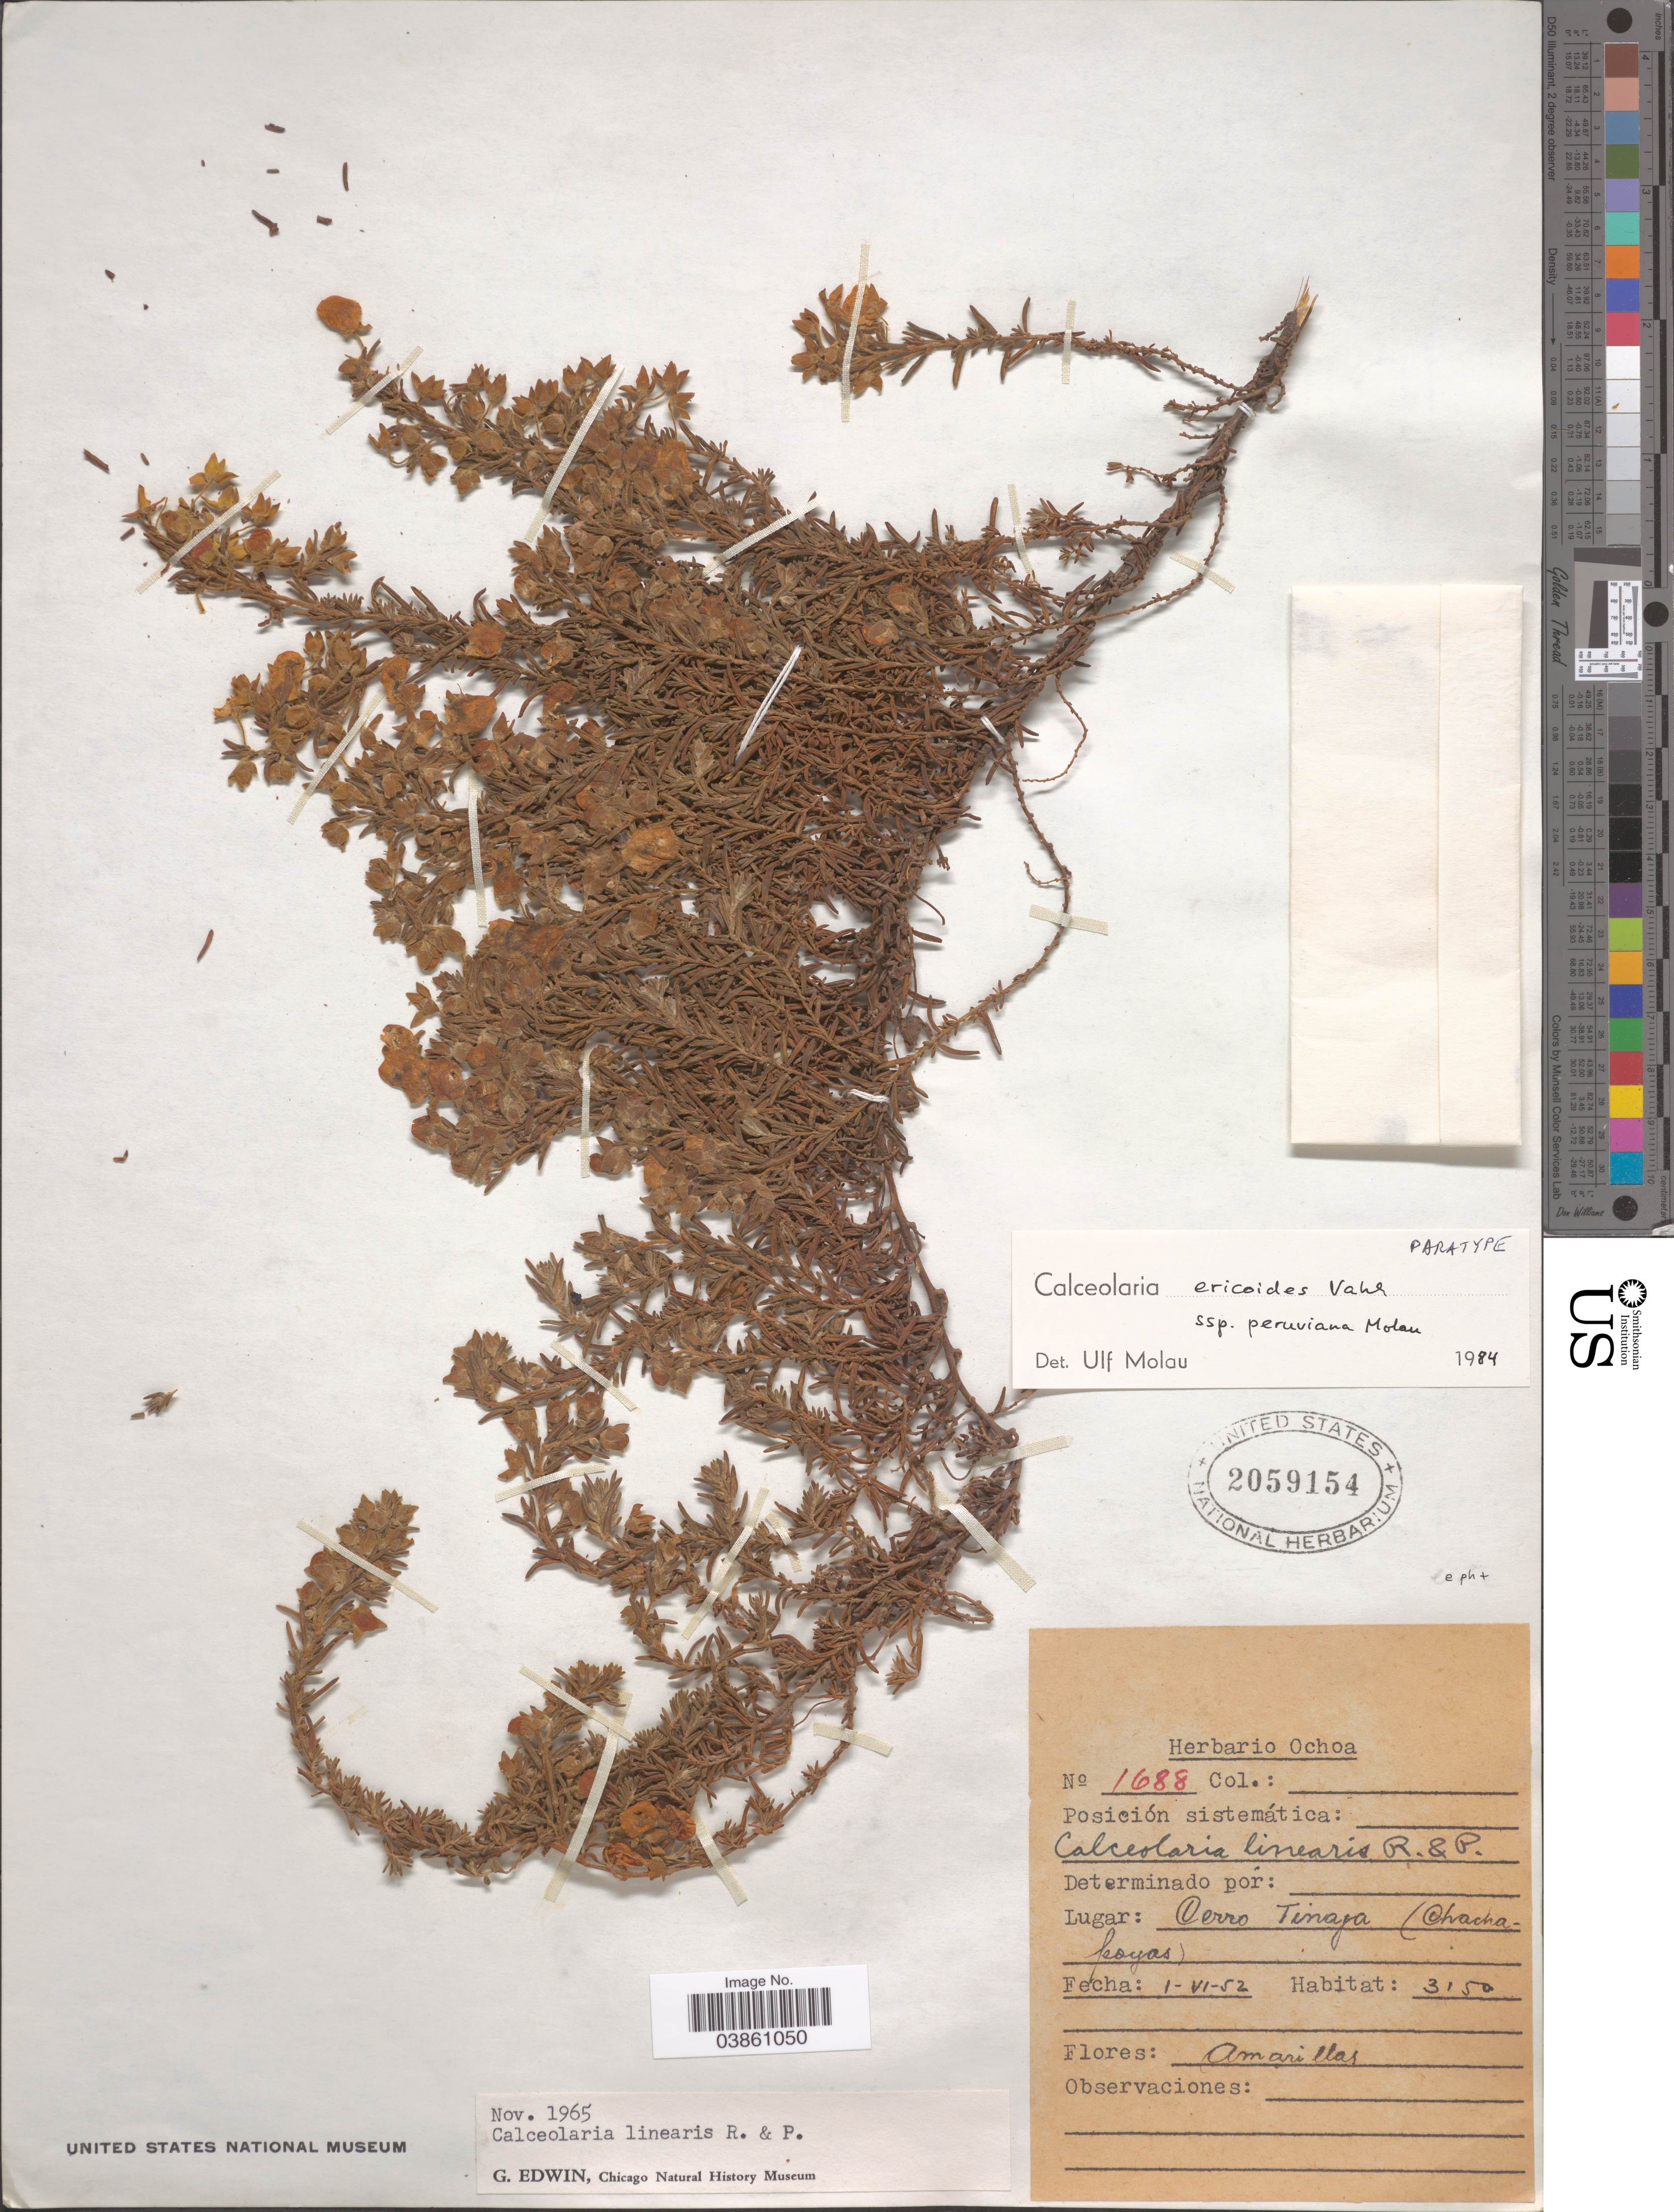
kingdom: Plantae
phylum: Tracheophyta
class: Magnoliopsida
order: Lamiales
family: Calceolariaceae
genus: Calceolaria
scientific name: Calceolaria ericoides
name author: Juss. ex Vahl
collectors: ex herb. Ochoa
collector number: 1688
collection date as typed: Transcribed d/m/y: 1/6/52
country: Peru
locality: Cerro Tinaja (Chachapoyas).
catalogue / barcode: US 2059154